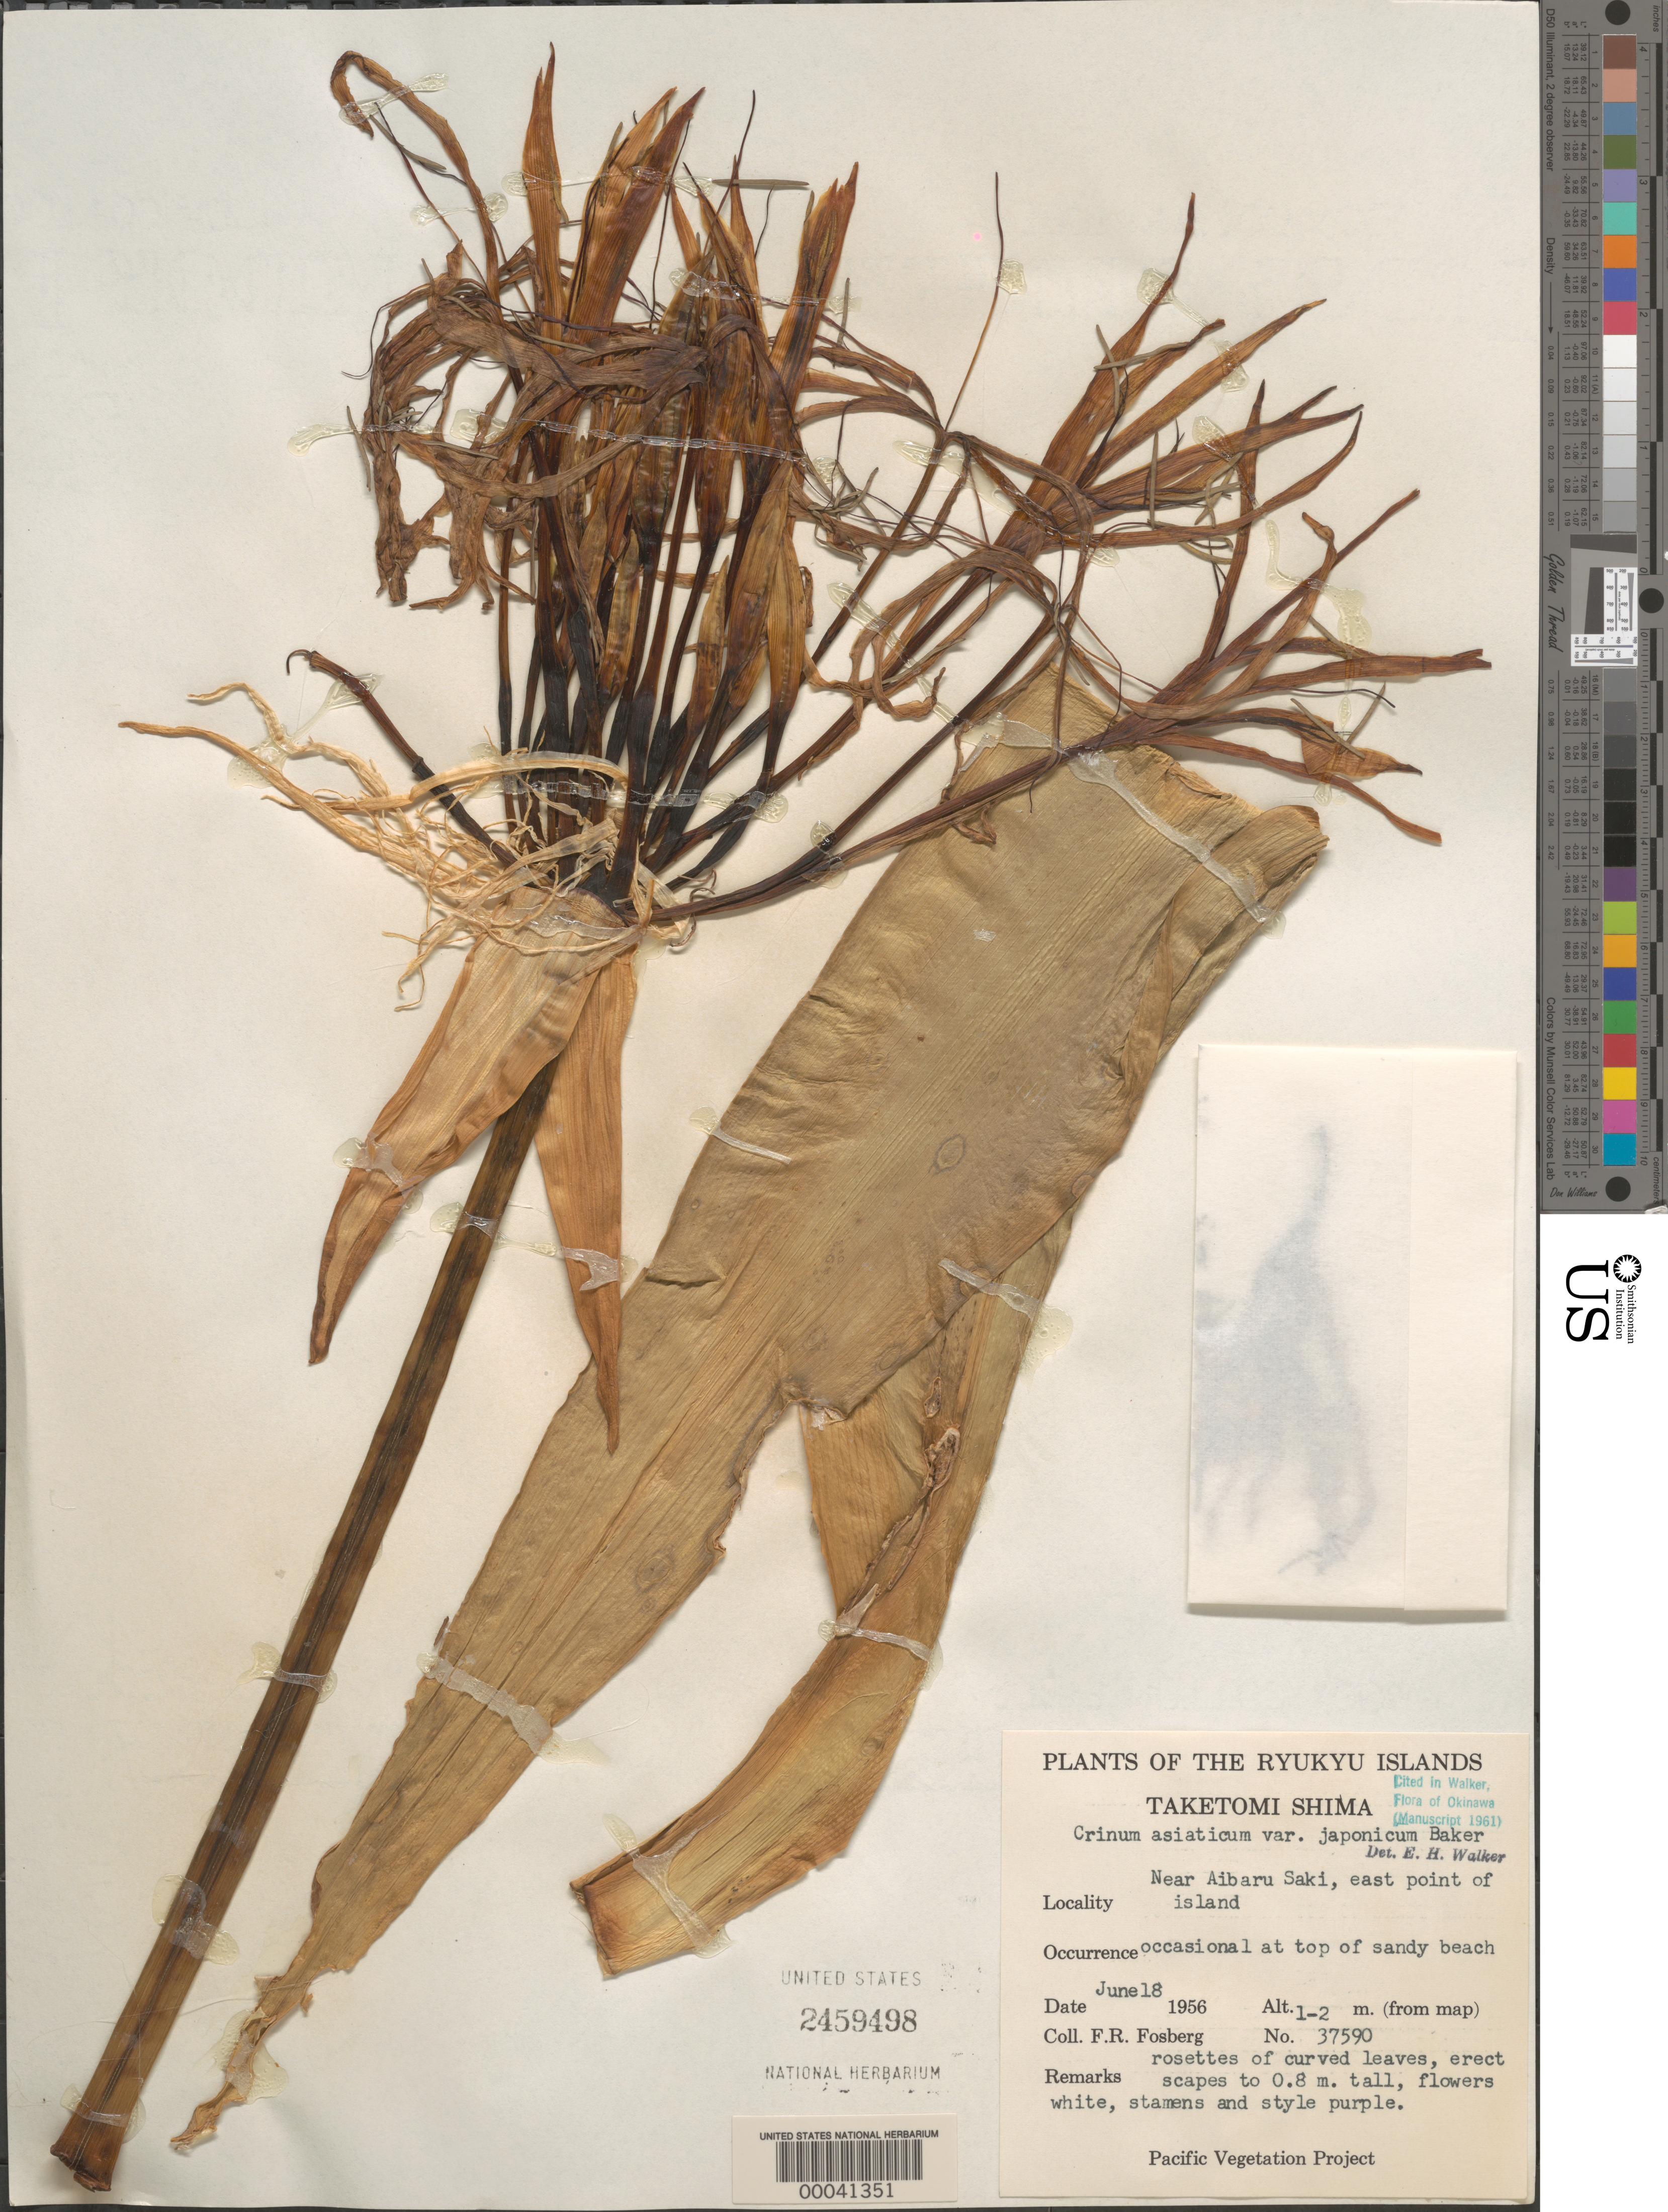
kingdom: Plantae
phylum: Tracheophyta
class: Liliopsida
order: Asparagales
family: Amaryllidaceae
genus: Crinum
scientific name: Crinum asiaticum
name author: L.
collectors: F. R. Fosberg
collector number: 37590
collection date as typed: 18 Jun 1956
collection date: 1956-06-18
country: Japan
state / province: Okinawa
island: Taketomi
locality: Near aibaru saki, e point of island, (okinawa) [Okinawa Is. ?]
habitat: Top of sandy beach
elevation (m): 1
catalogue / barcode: US 2459498